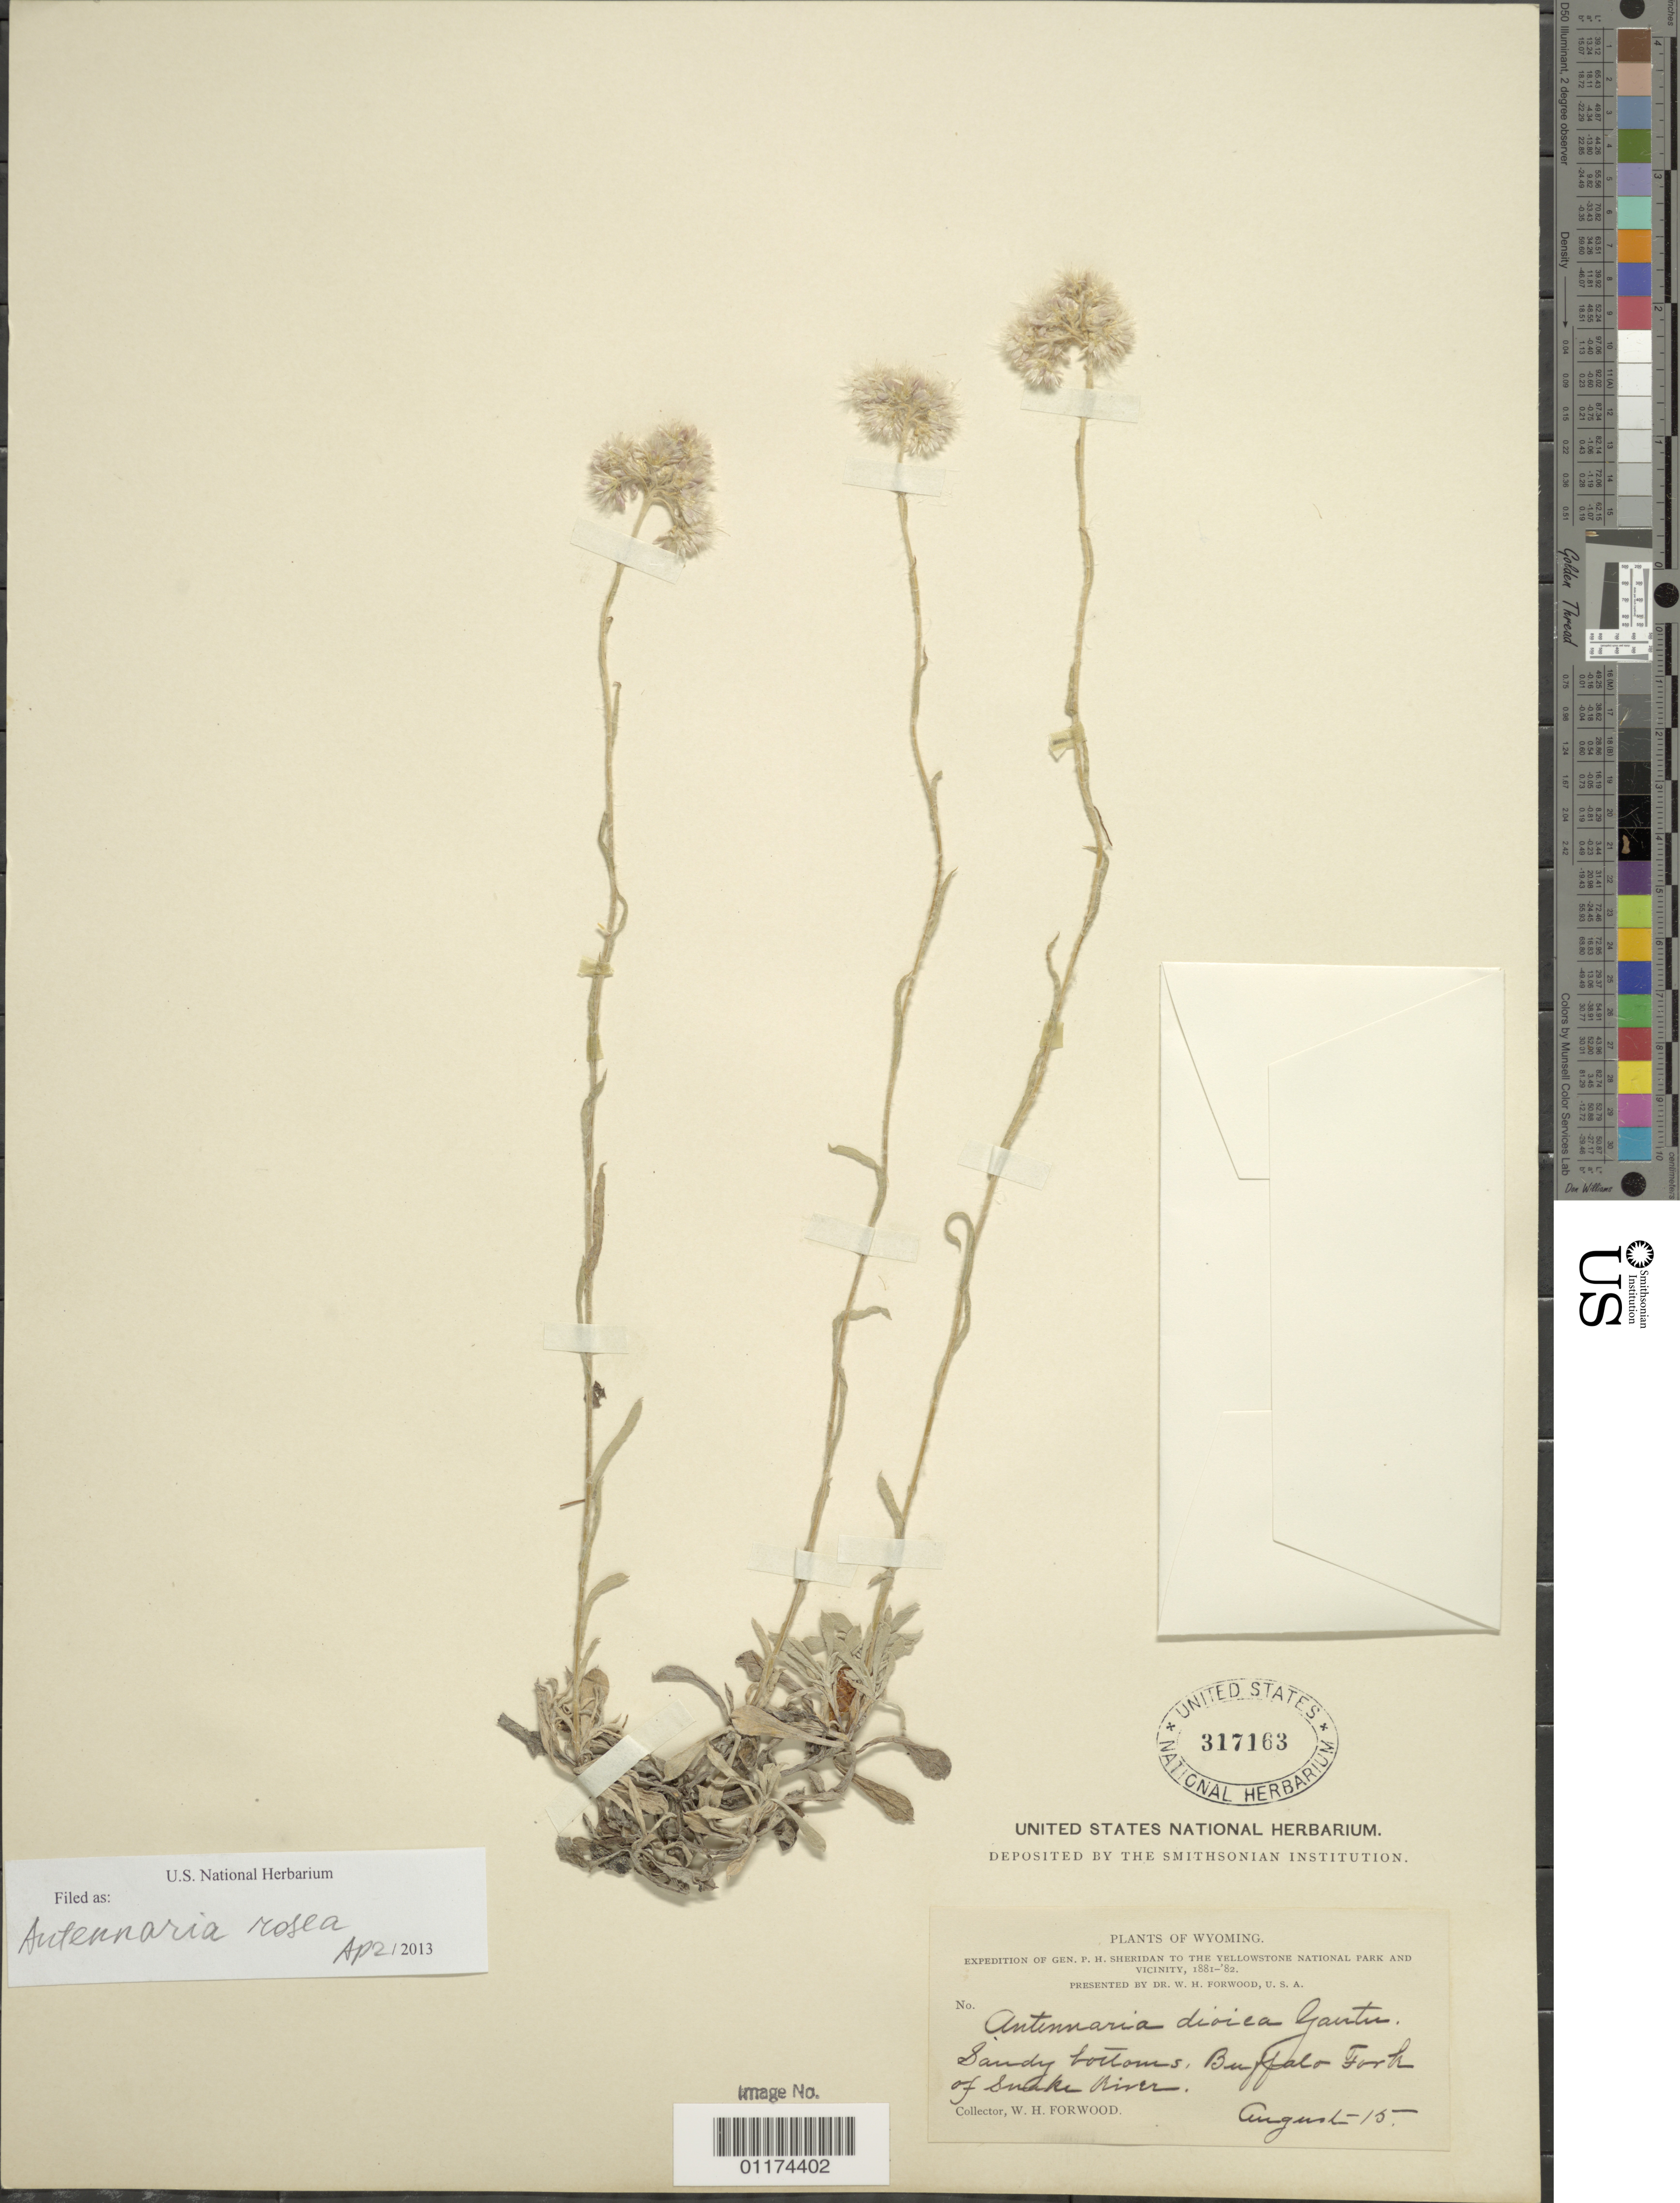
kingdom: Plantae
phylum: Tracheophyta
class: Magnoliopsida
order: Asterales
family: Asteraceae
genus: Antennaria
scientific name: Antennaria rosea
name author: Greene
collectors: W. Forwood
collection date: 1881-08-15 or 1882-08-15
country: United States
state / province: Wyoming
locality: Buffalo Fork of Snake River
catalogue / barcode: US 317163